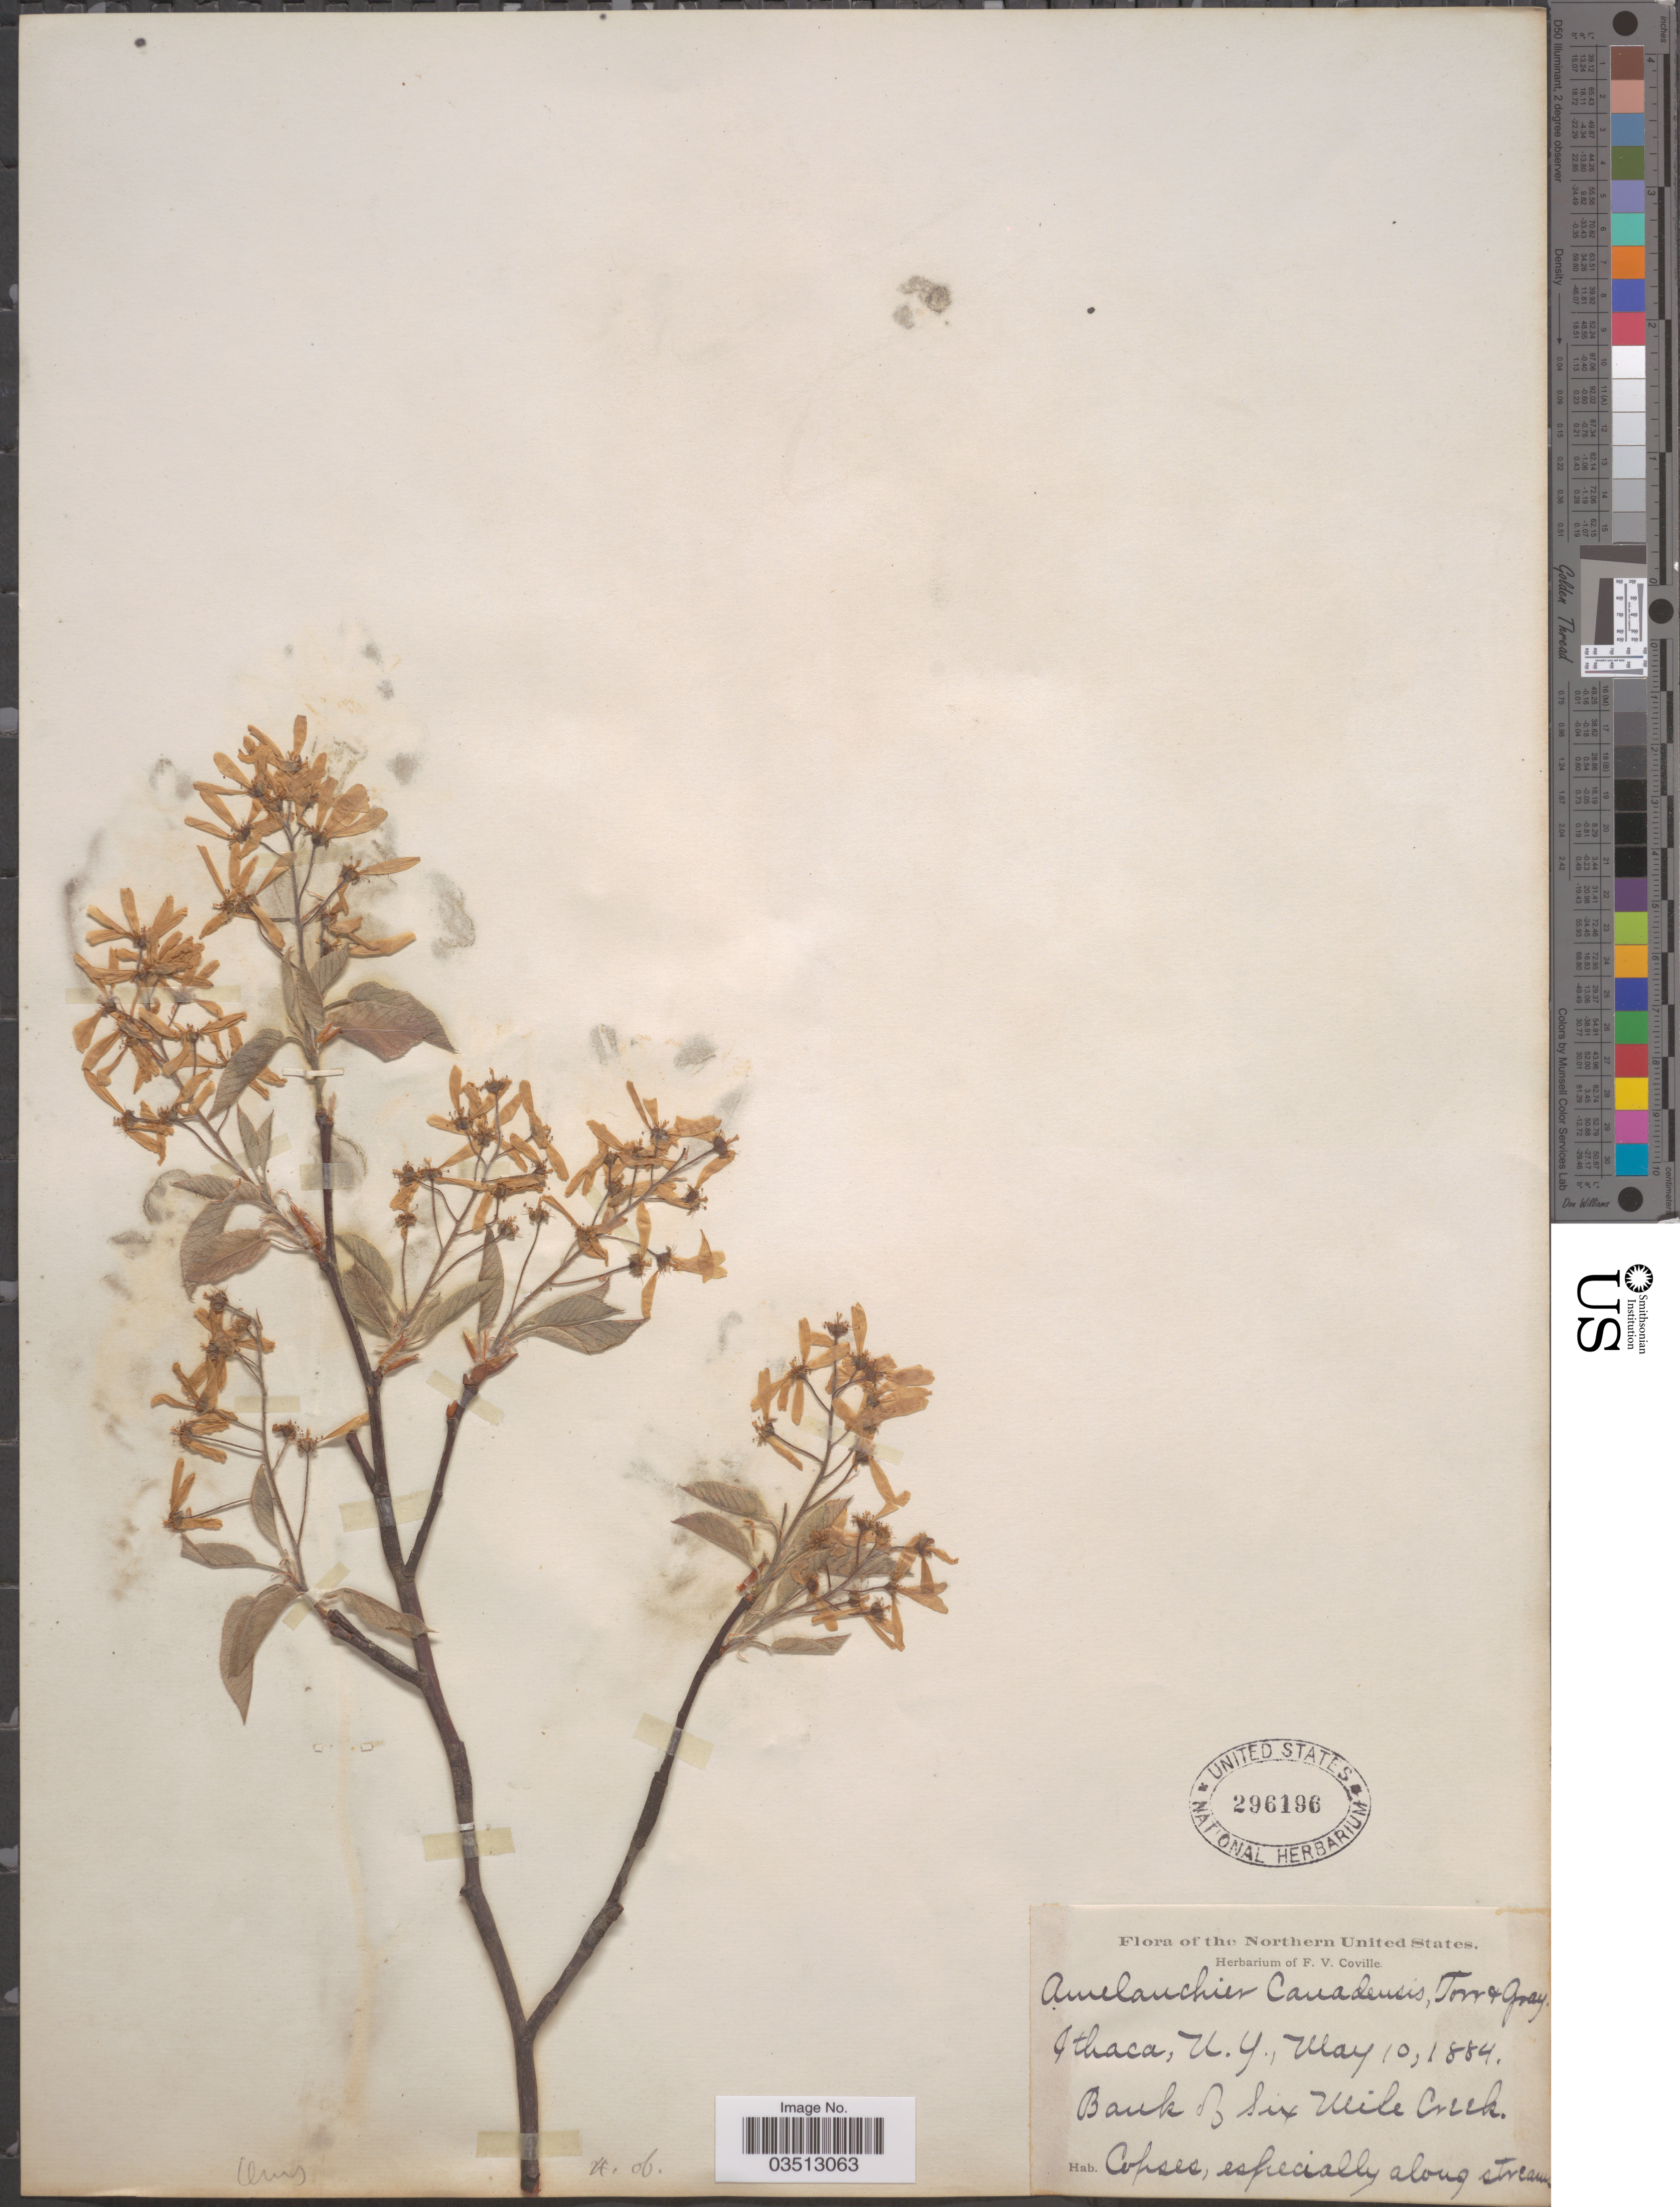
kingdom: Plantae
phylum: Tracheophyta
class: Magnoliopsida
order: Rosales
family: Rosaceae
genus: Amelanchier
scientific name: Amelanchier sp.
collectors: ex herb. F. V. Coville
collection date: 1884-05-10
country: United States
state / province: New York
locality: Northern United States. Ithaca. Bank of Six Mile Creek.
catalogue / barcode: US 296196